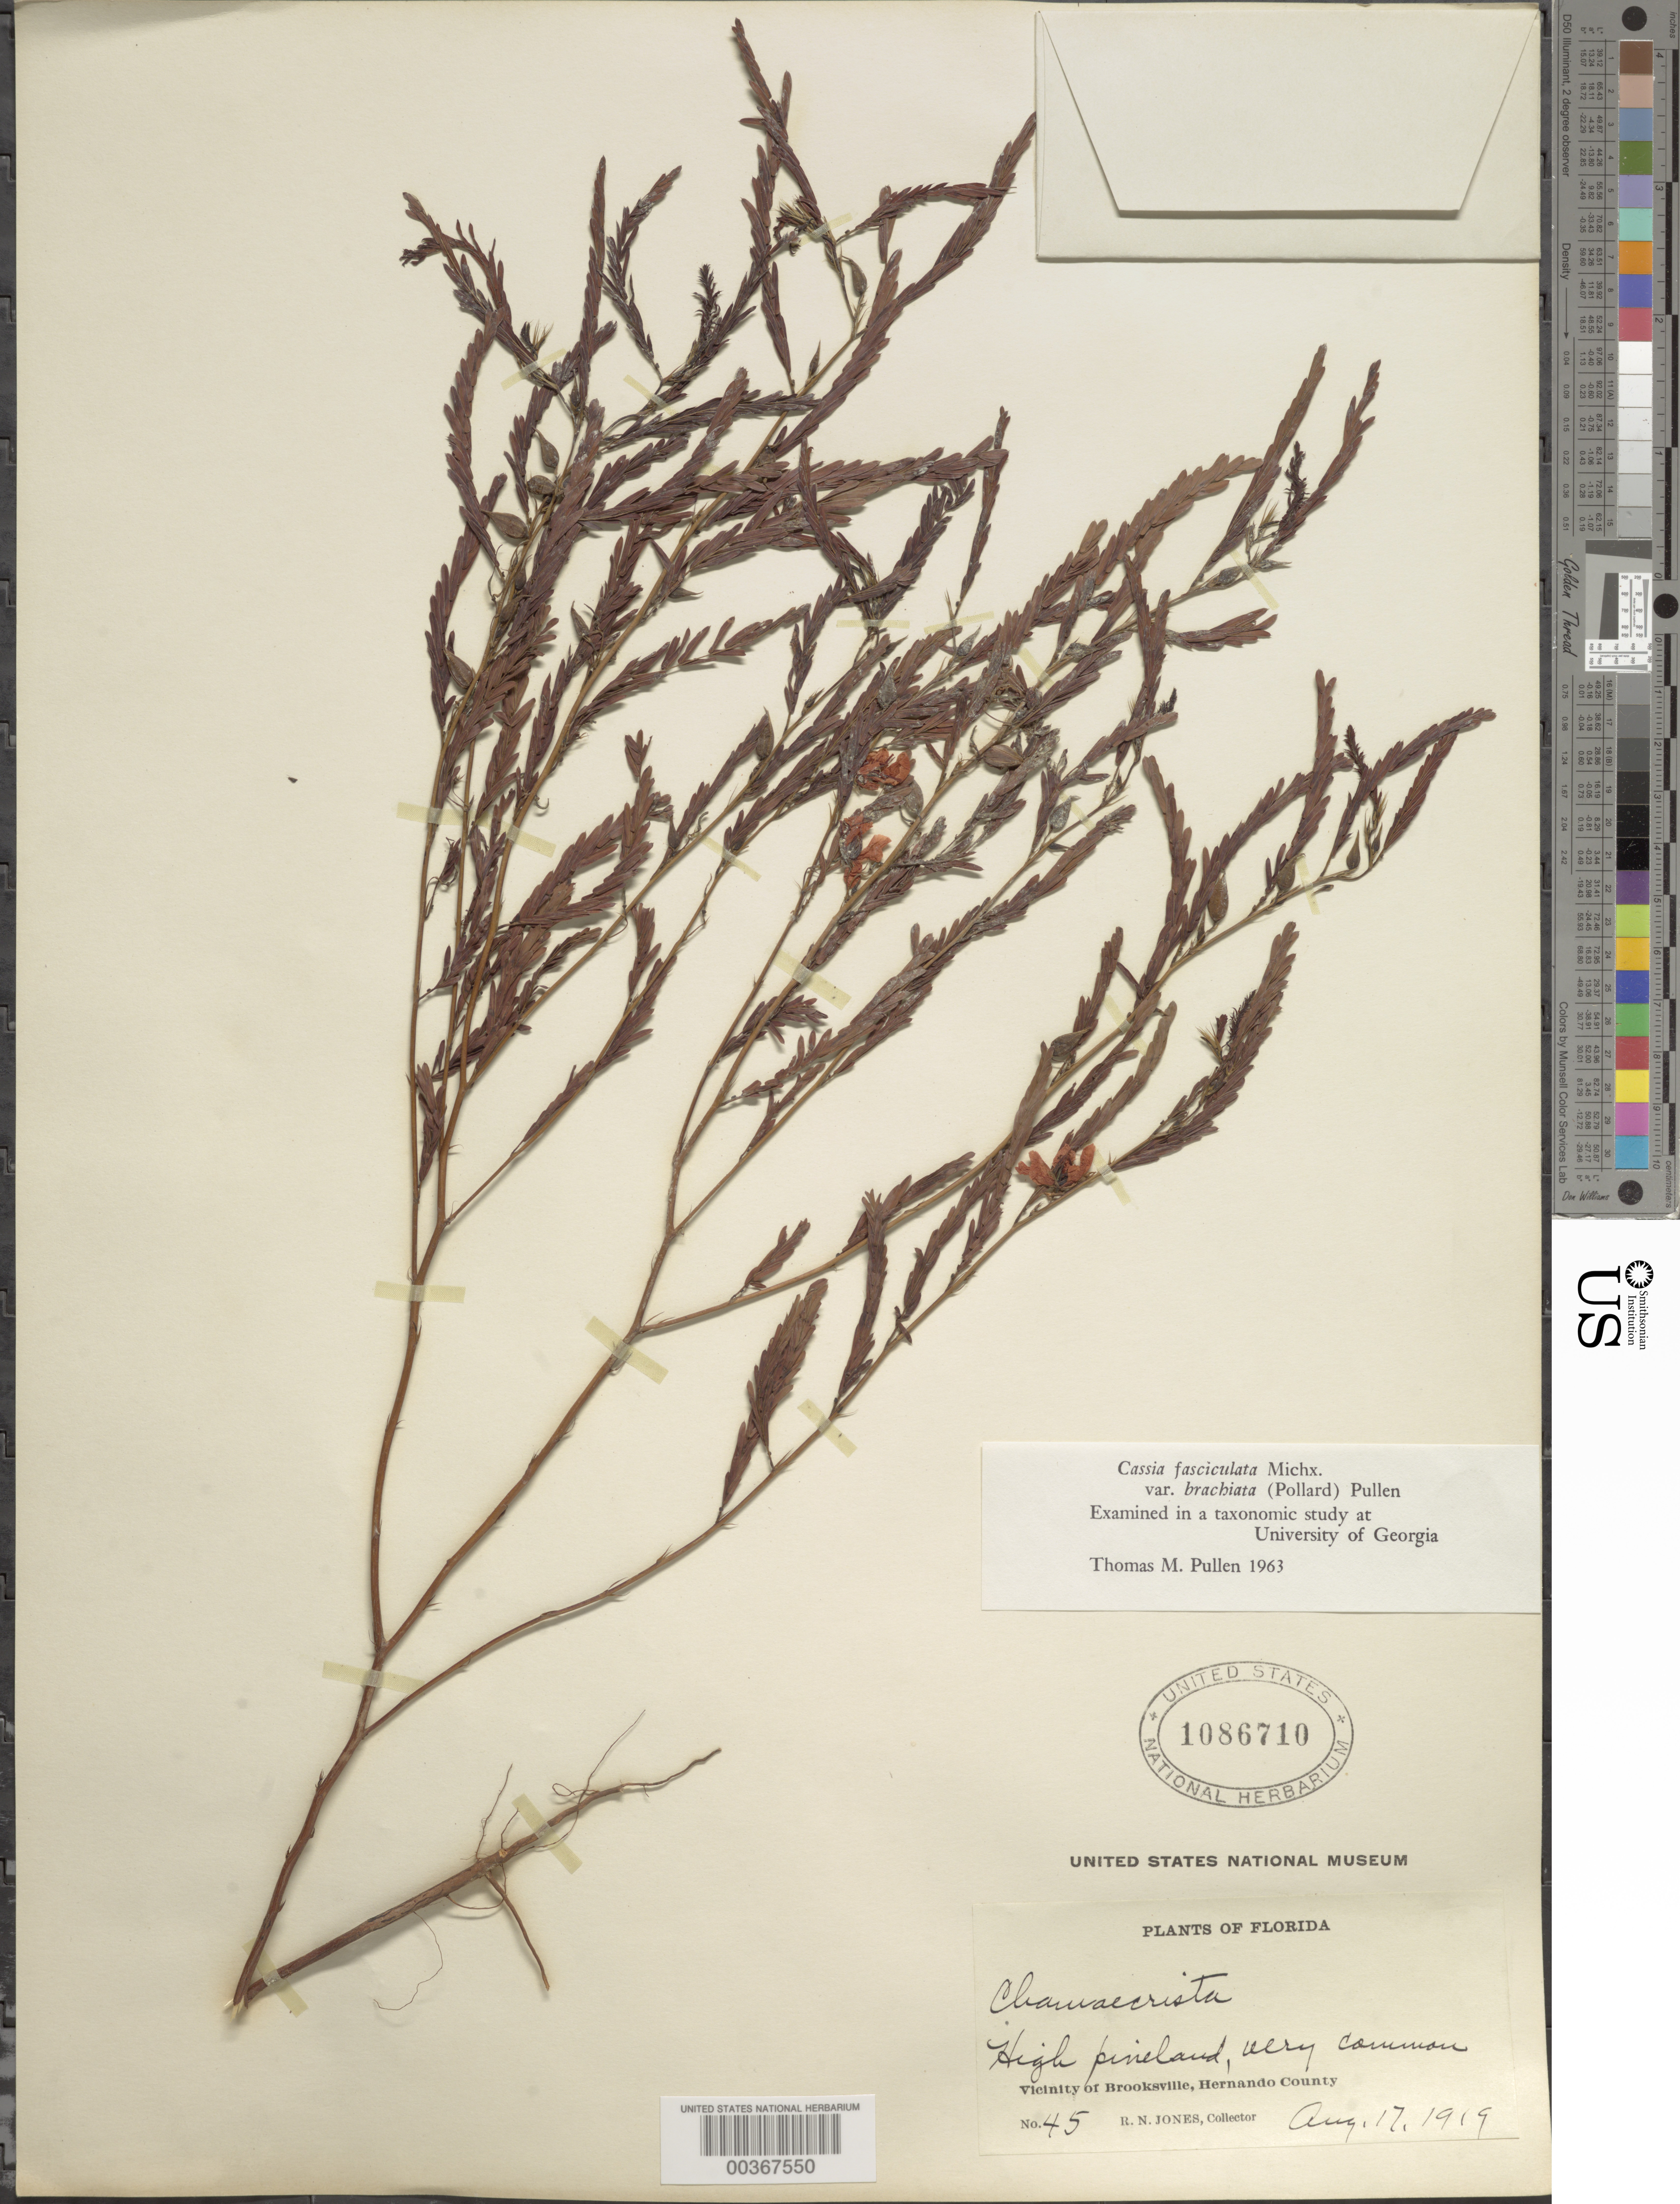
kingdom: Plantae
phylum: Tracheophyta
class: Magnoliopsida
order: Fabales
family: Fabaceae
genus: Chamaecrista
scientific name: Chamaecrista fasciculata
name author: (Michx.) Greene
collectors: R. N. Jones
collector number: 45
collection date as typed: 17 Aug 1919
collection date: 1919-08-17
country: United States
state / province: Florida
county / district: Hernando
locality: Vicinity of brooksville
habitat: High pineland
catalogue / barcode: US 1086710